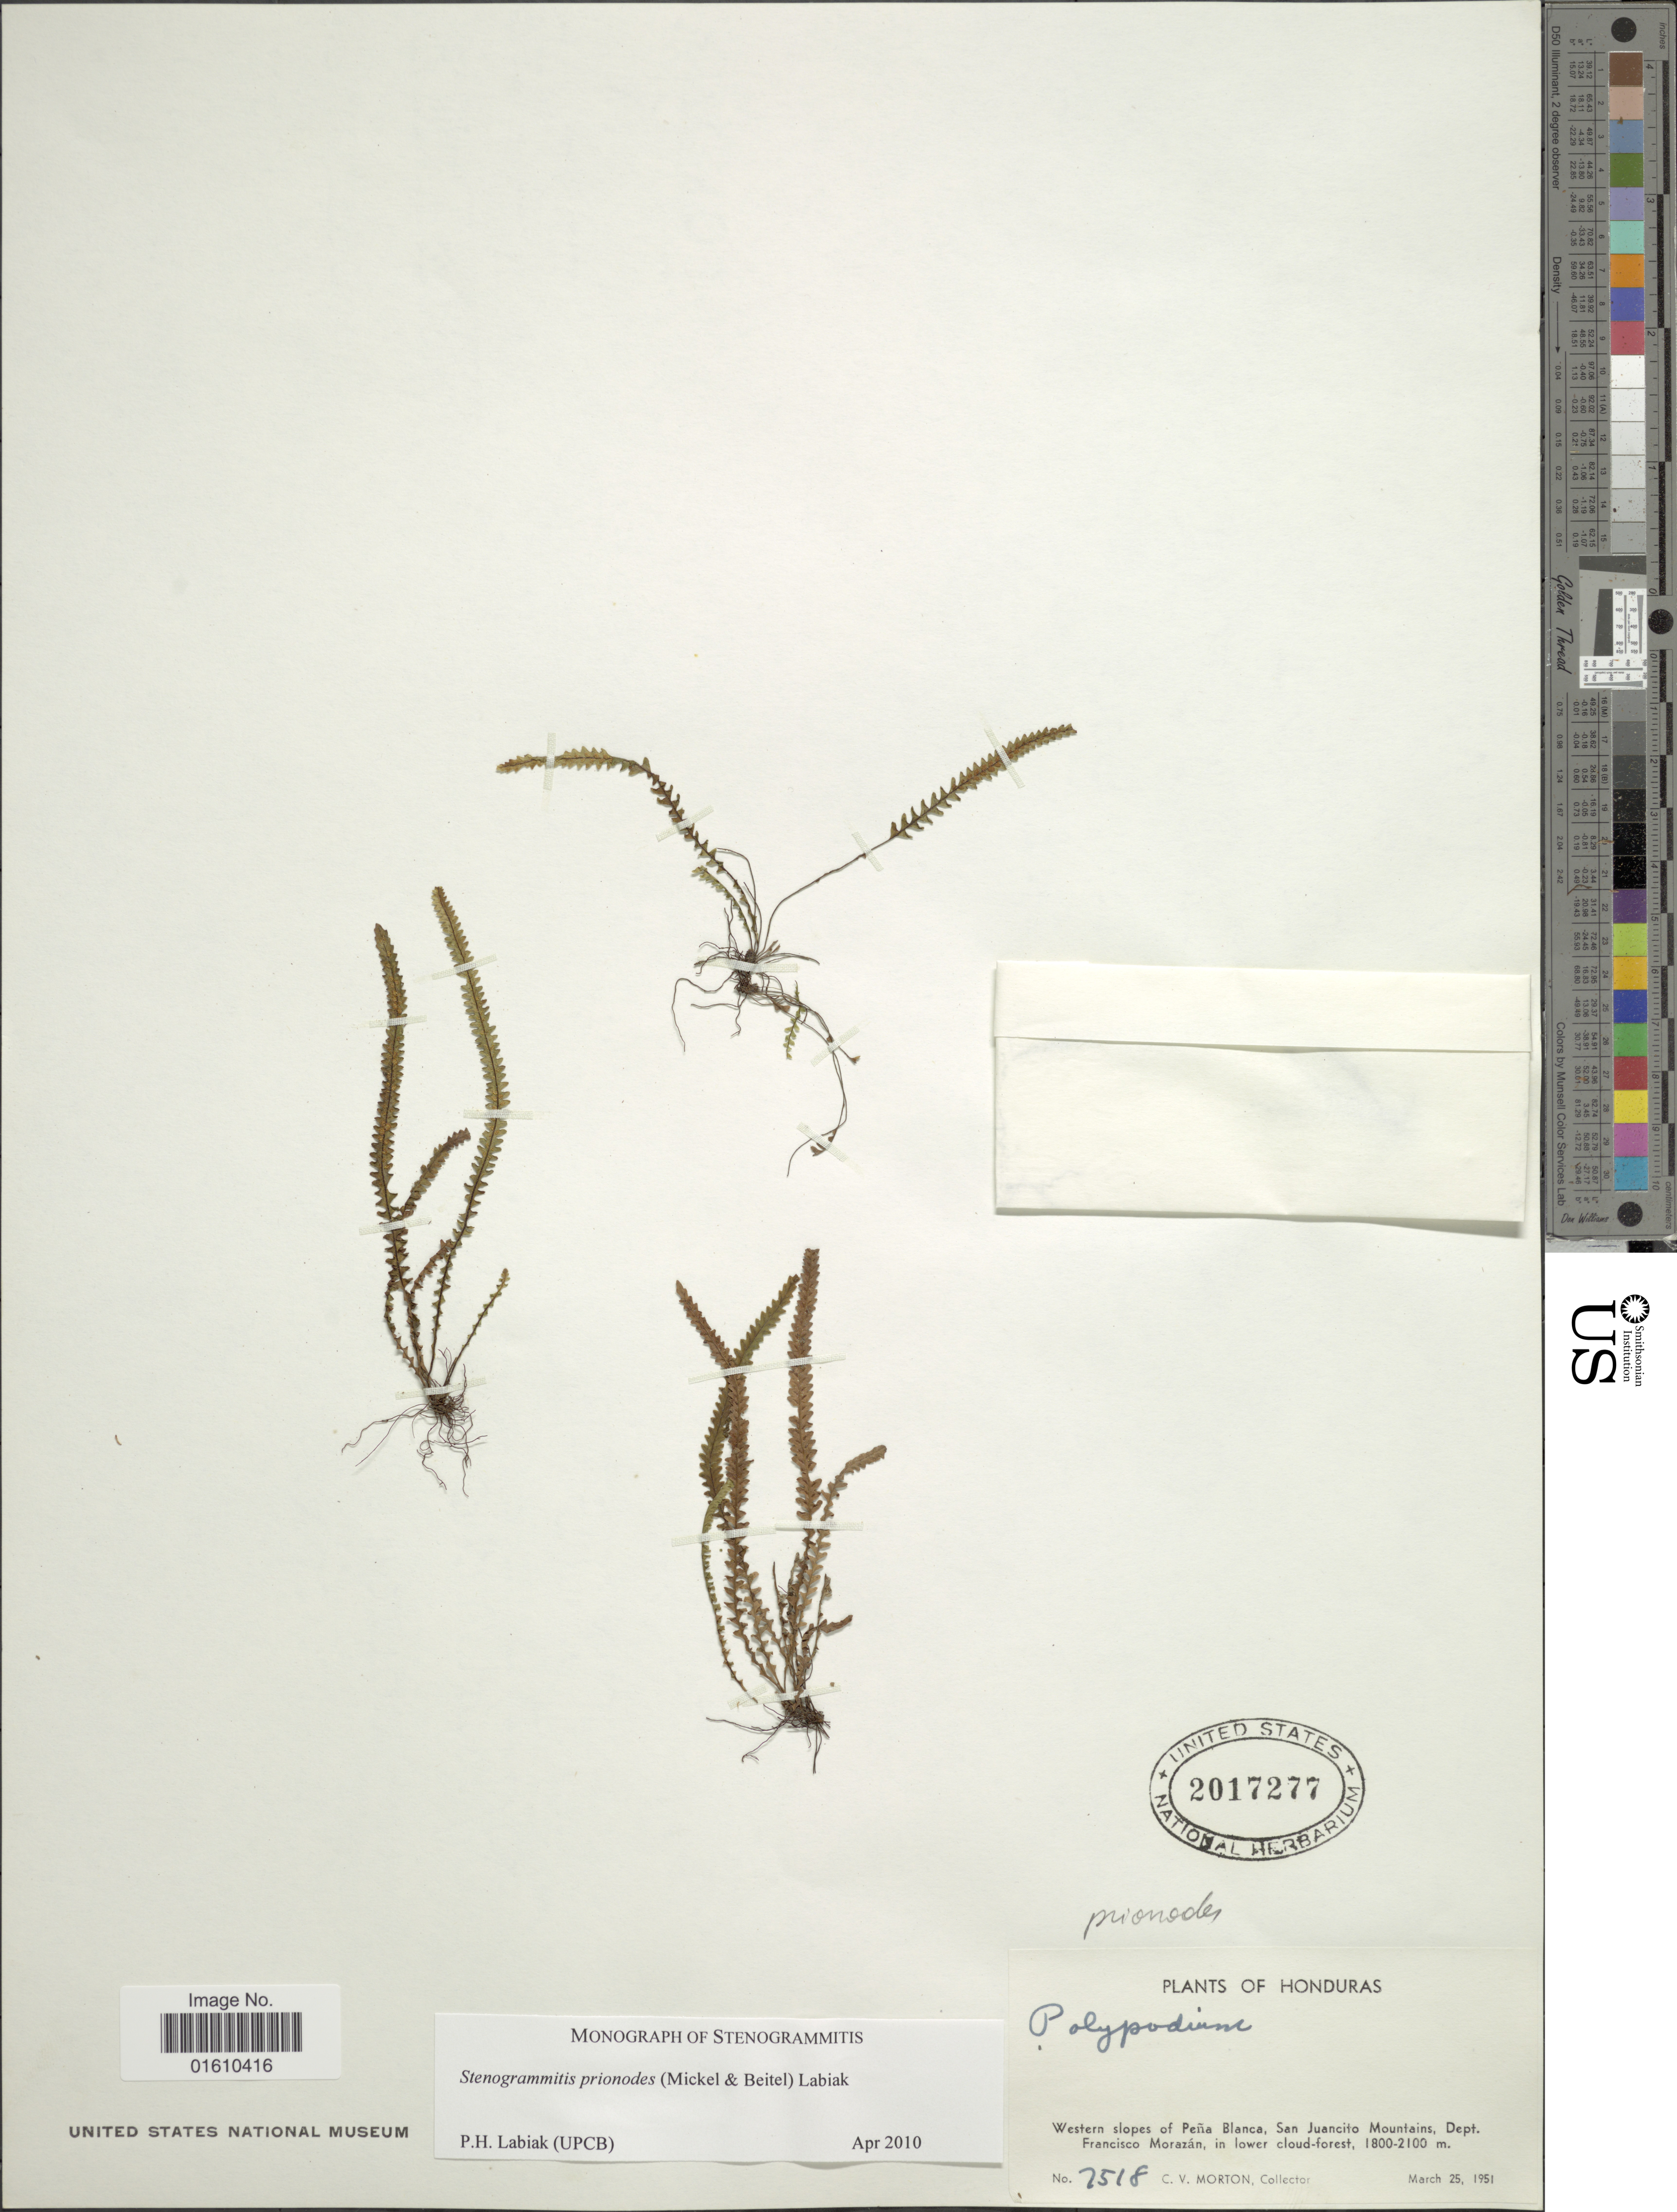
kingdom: Plantae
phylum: Tracheophyta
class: Polypodiopsida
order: Polypodiales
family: Polypodiaceae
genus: Stenogrammitis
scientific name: Stenogrammitis prionodes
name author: (Mickel & Beitel) Labiak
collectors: C. V. Morton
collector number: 7518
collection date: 1951-03-25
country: Honduras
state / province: Fco. Morazán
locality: Western slopes of Peña Blanca, San Juancito Mountains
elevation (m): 1800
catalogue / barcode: US 2017277